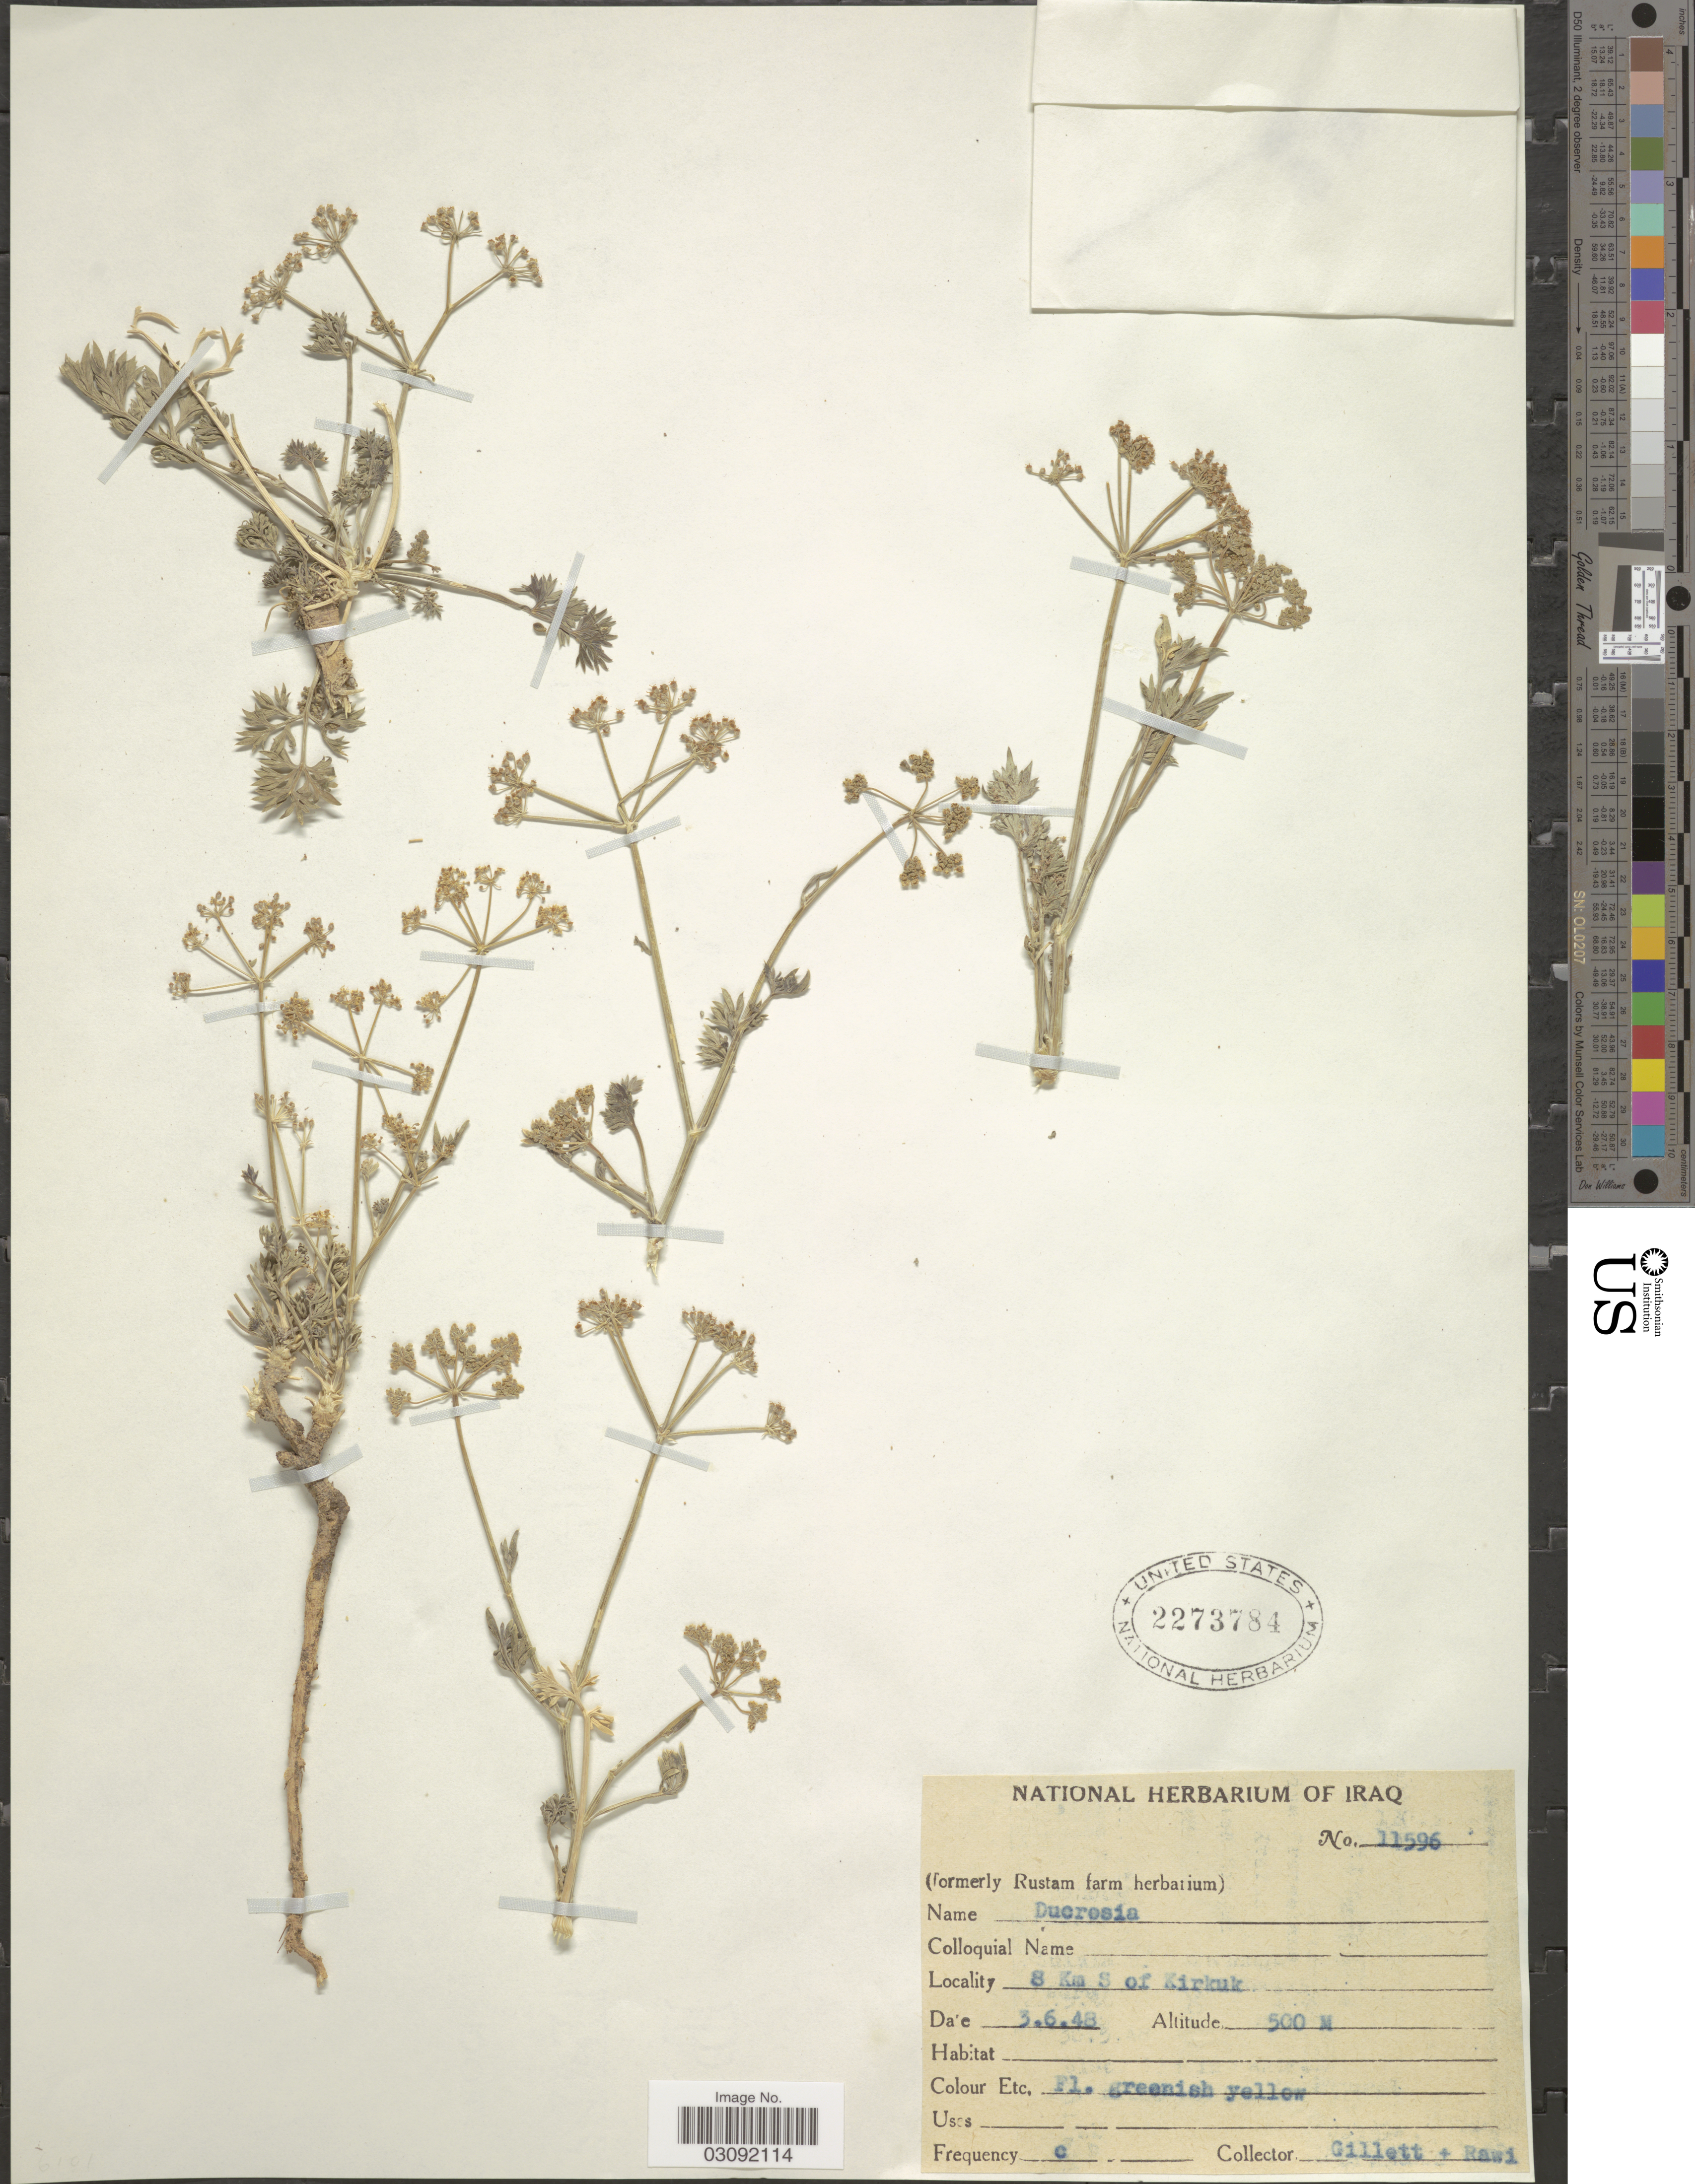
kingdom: Plantae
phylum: Tracheophyta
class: Magnoliopsida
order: Apiales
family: Apiaceae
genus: Ducrosia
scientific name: Ducrosia sp.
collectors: Gillett, -- & -. Rawi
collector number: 11596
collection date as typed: Transcribed d/m/y: 3/6/48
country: Iraq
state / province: Kirkūk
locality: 8 Km S of Kirkuk.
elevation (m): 500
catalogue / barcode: US 2273784